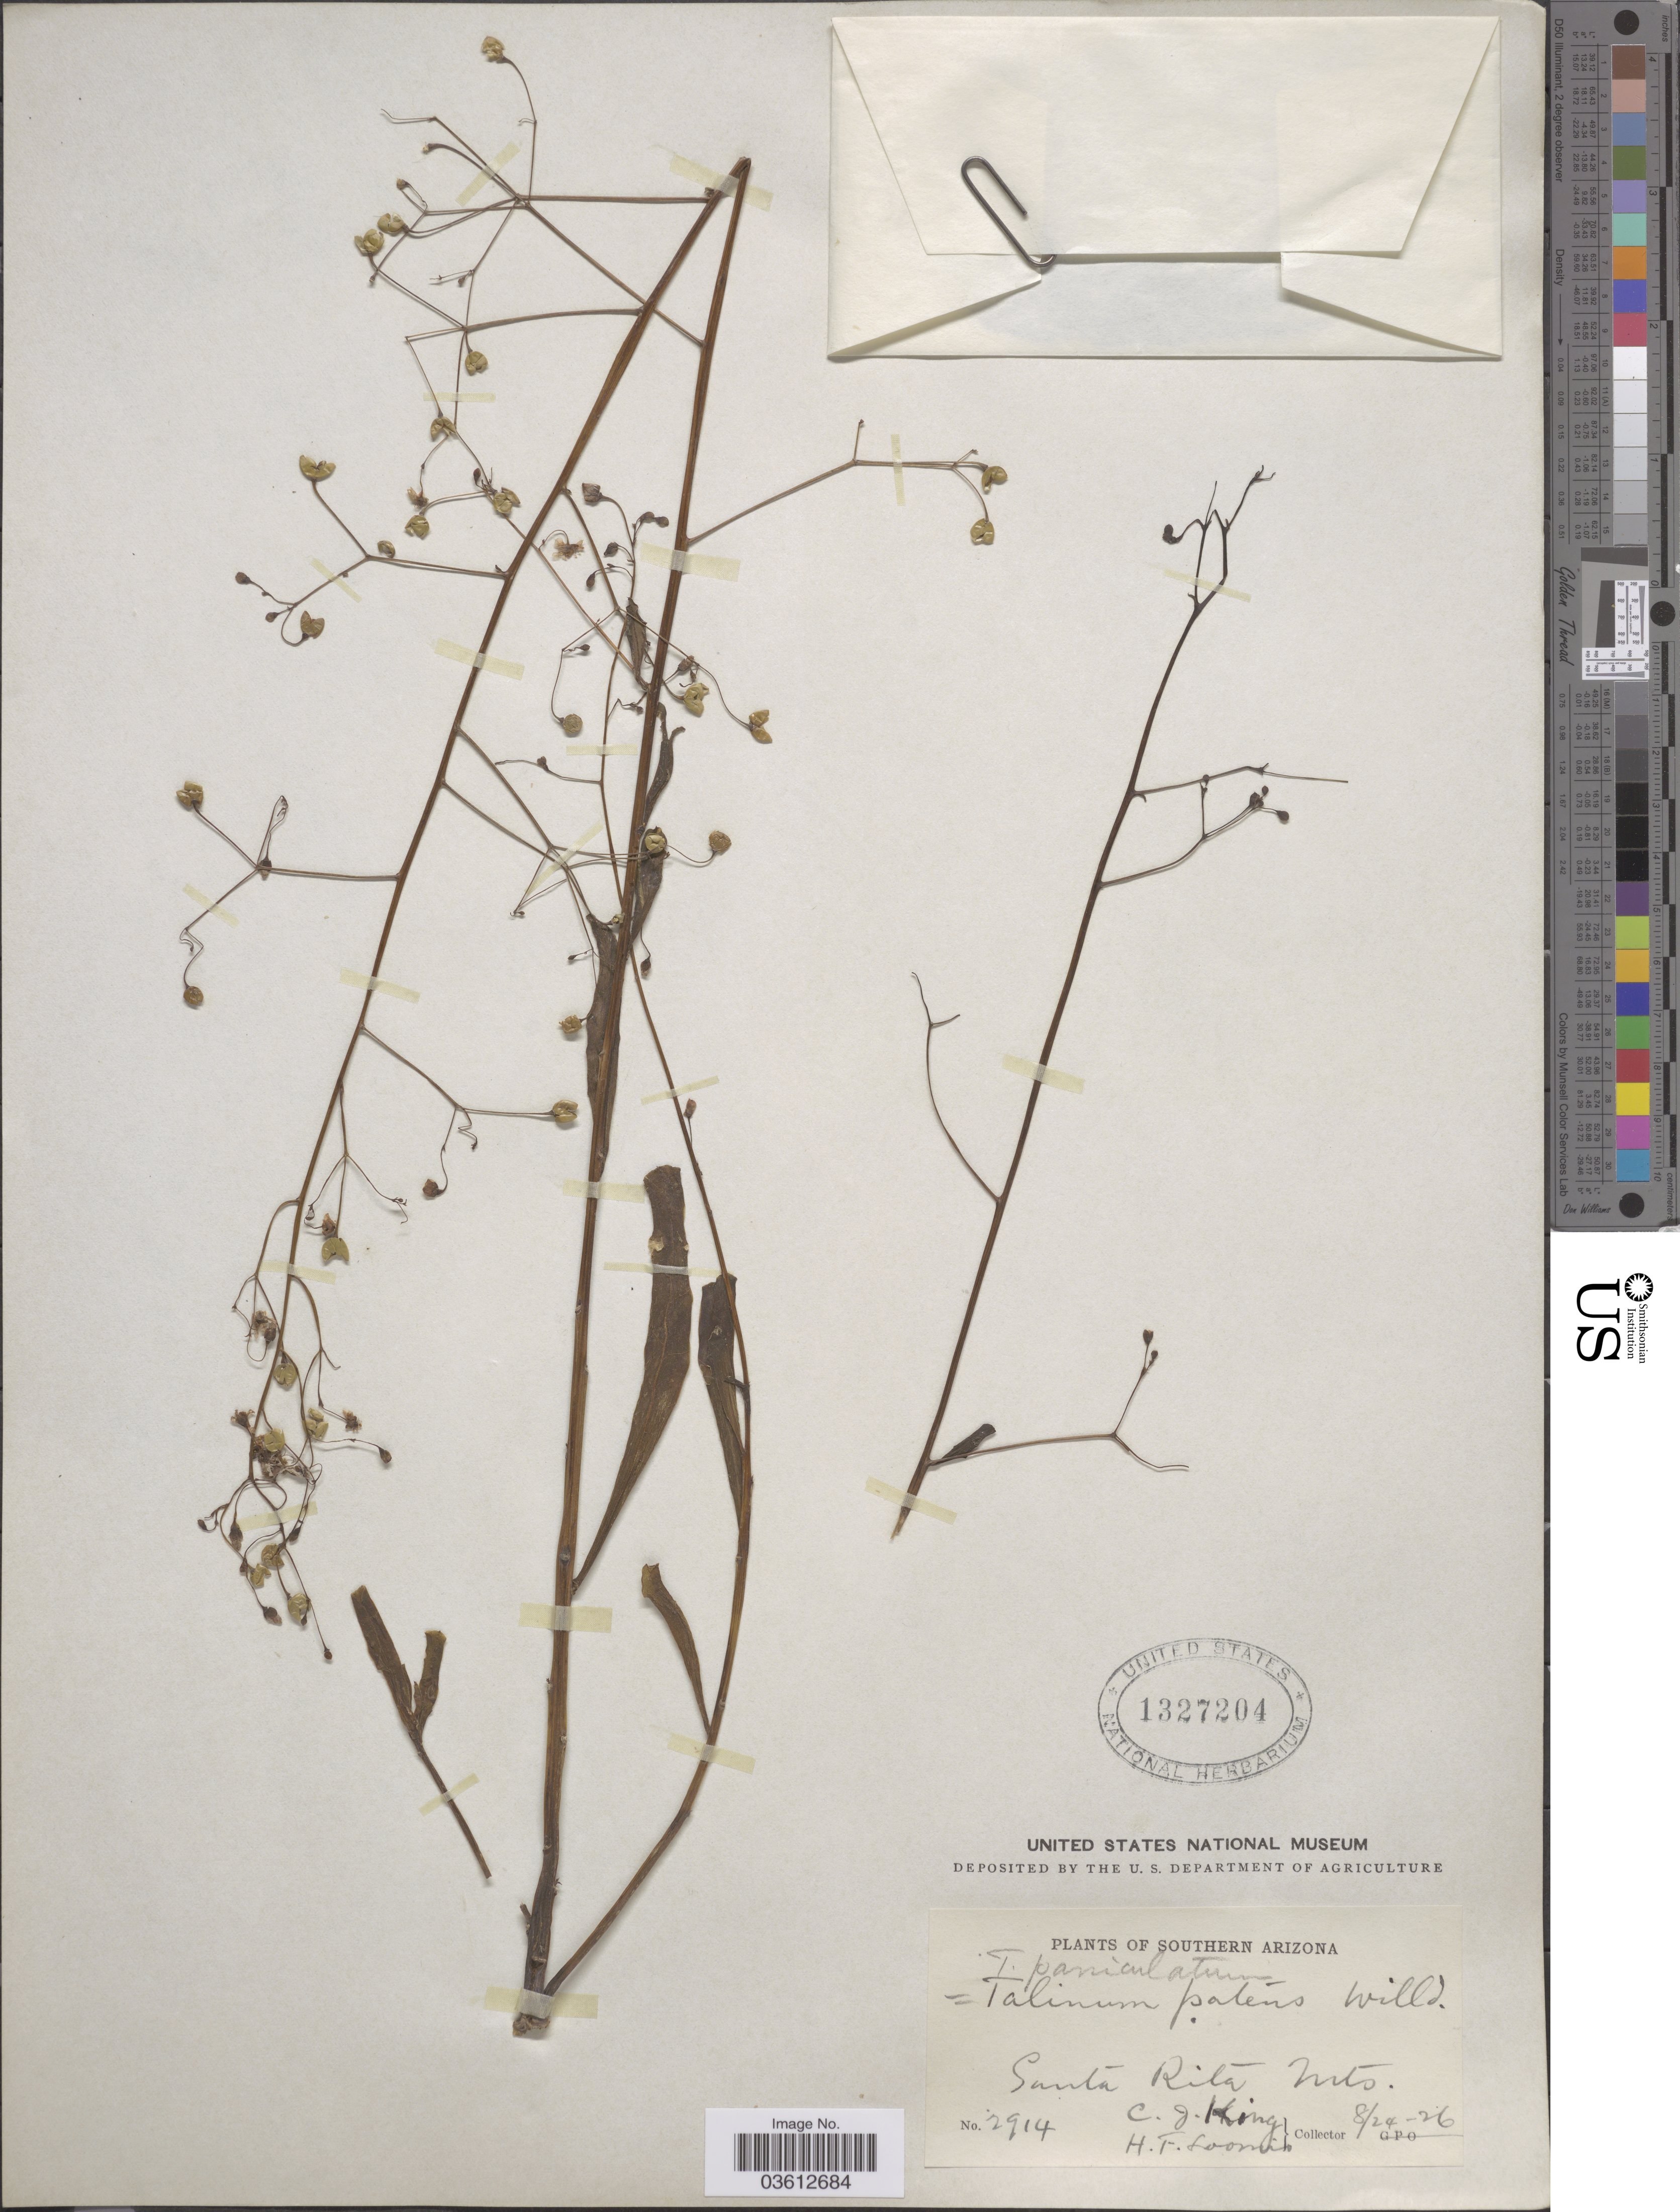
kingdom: Plantae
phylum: Tracheophyta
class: Magnoliopsida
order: Caryophyllales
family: Talinaceae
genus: Talinum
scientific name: Talinum paniculatum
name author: (Jacq.) Gaertn.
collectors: C. J. King & H. F. Loomis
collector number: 2914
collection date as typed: Transcribed d/m/y: 24/8/26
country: United States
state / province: Arizona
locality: Southern Arizona. Santa Rita Mts.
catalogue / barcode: US 1327204